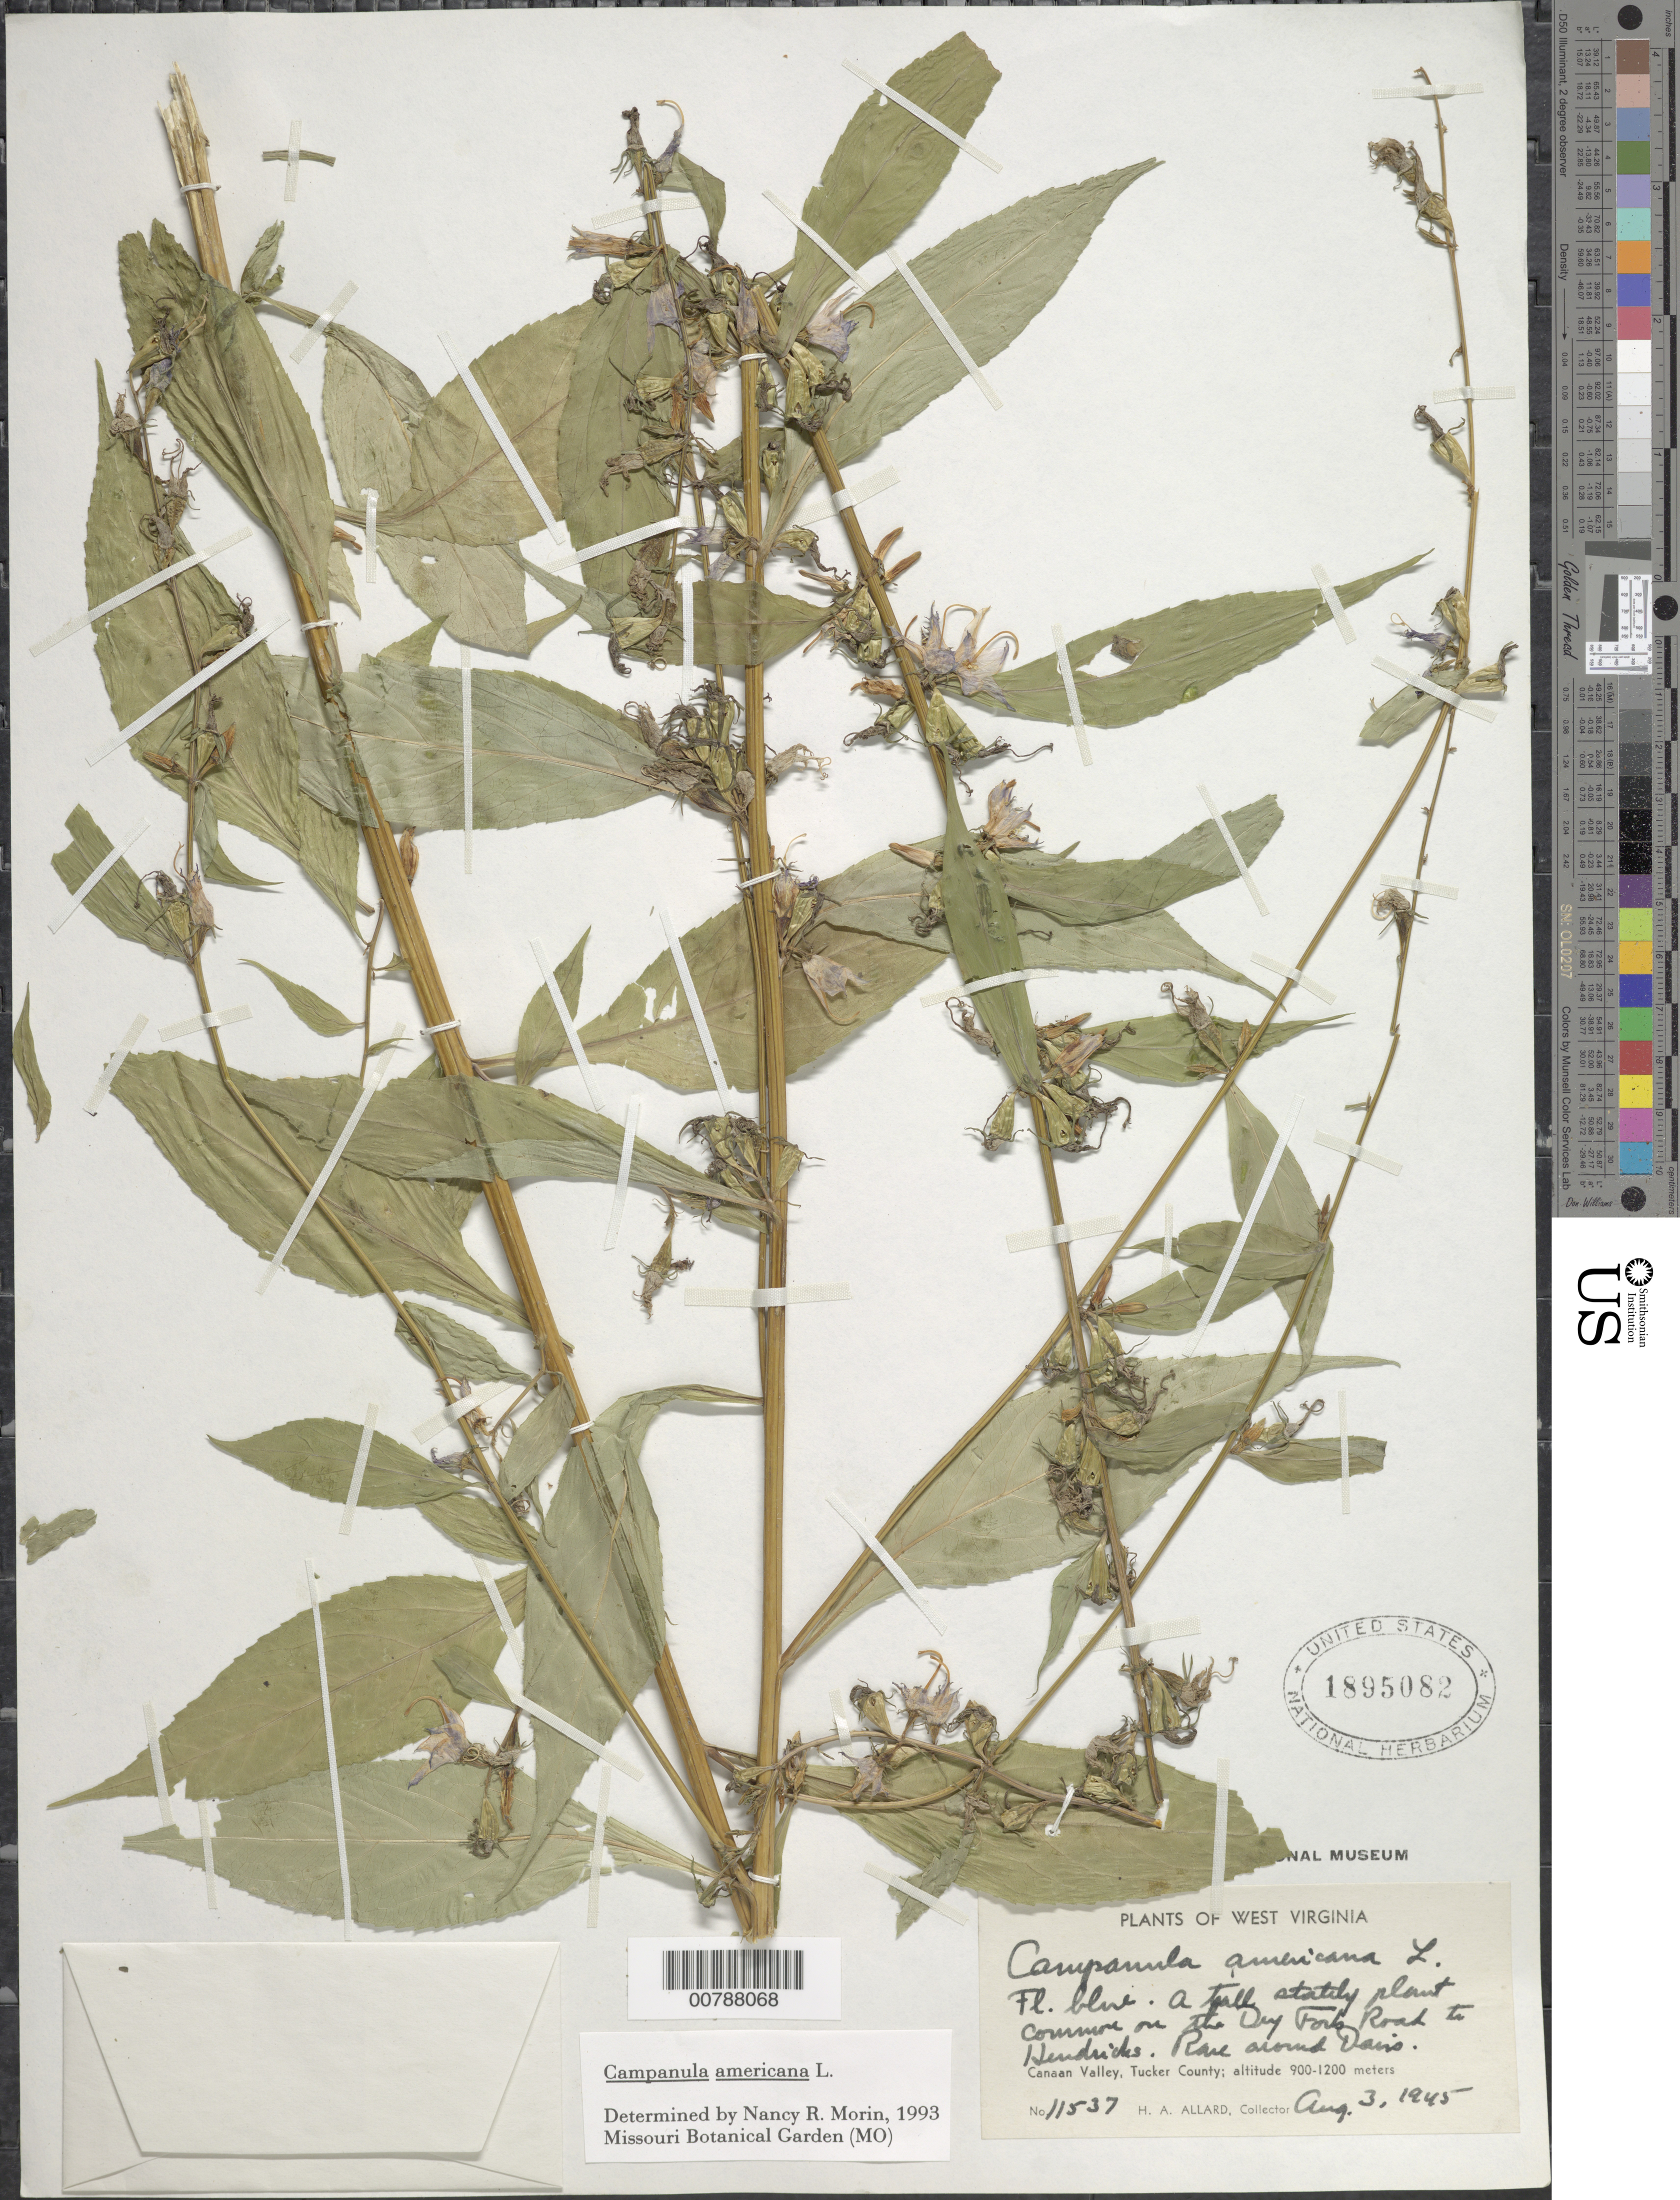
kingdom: Plantae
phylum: Tracheophyta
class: Magnoliopsida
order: Asterales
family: Campanulaceae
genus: Campanula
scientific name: Campanula americana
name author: L.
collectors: H. A. Allard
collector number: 11537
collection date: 1945-08-03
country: United States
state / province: West Virginia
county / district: Tucker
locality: Canaan Valley. On the Dry Forks Road to Hendricks.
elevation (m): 900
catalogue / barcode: US 1895082